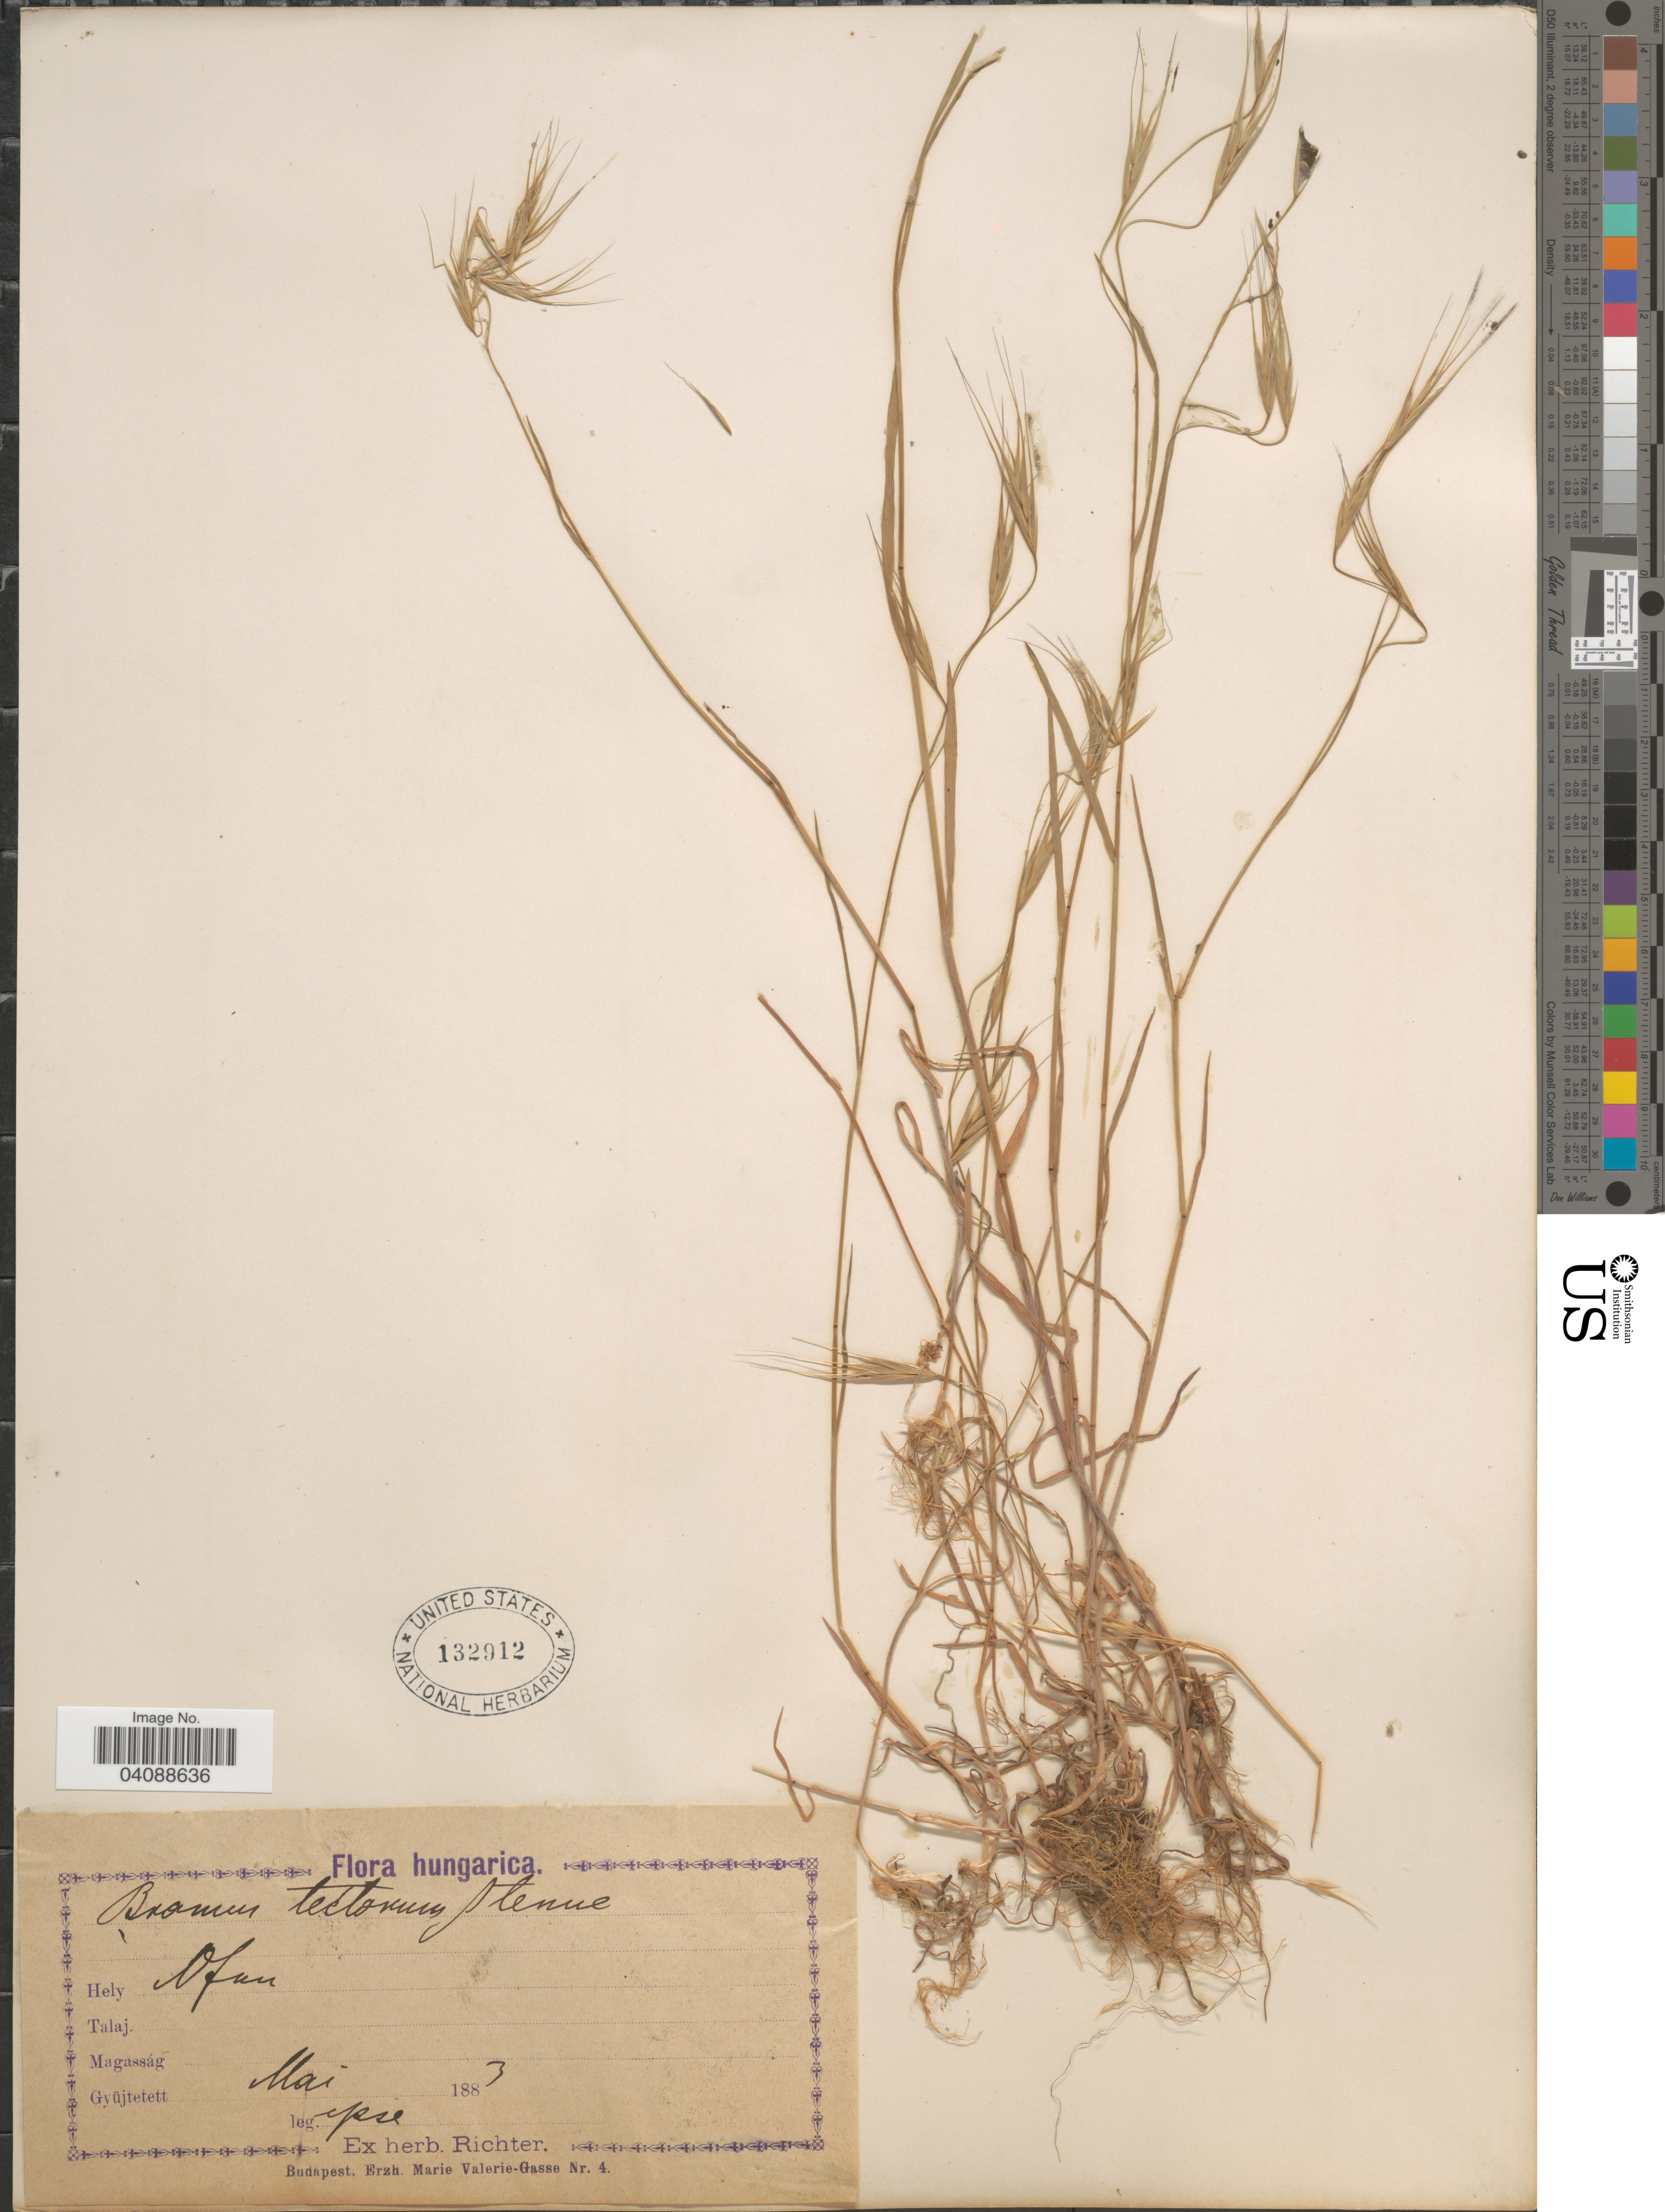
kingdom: Plantae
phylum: Tracheophyta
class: Liliopsida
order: Poales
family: Poaceae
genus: Bromus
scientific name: Bromus tectorum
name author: L.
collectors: -- Richter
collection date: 1883-05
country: Hungary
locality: Hungarica. Ofan.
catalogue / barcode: US 132912